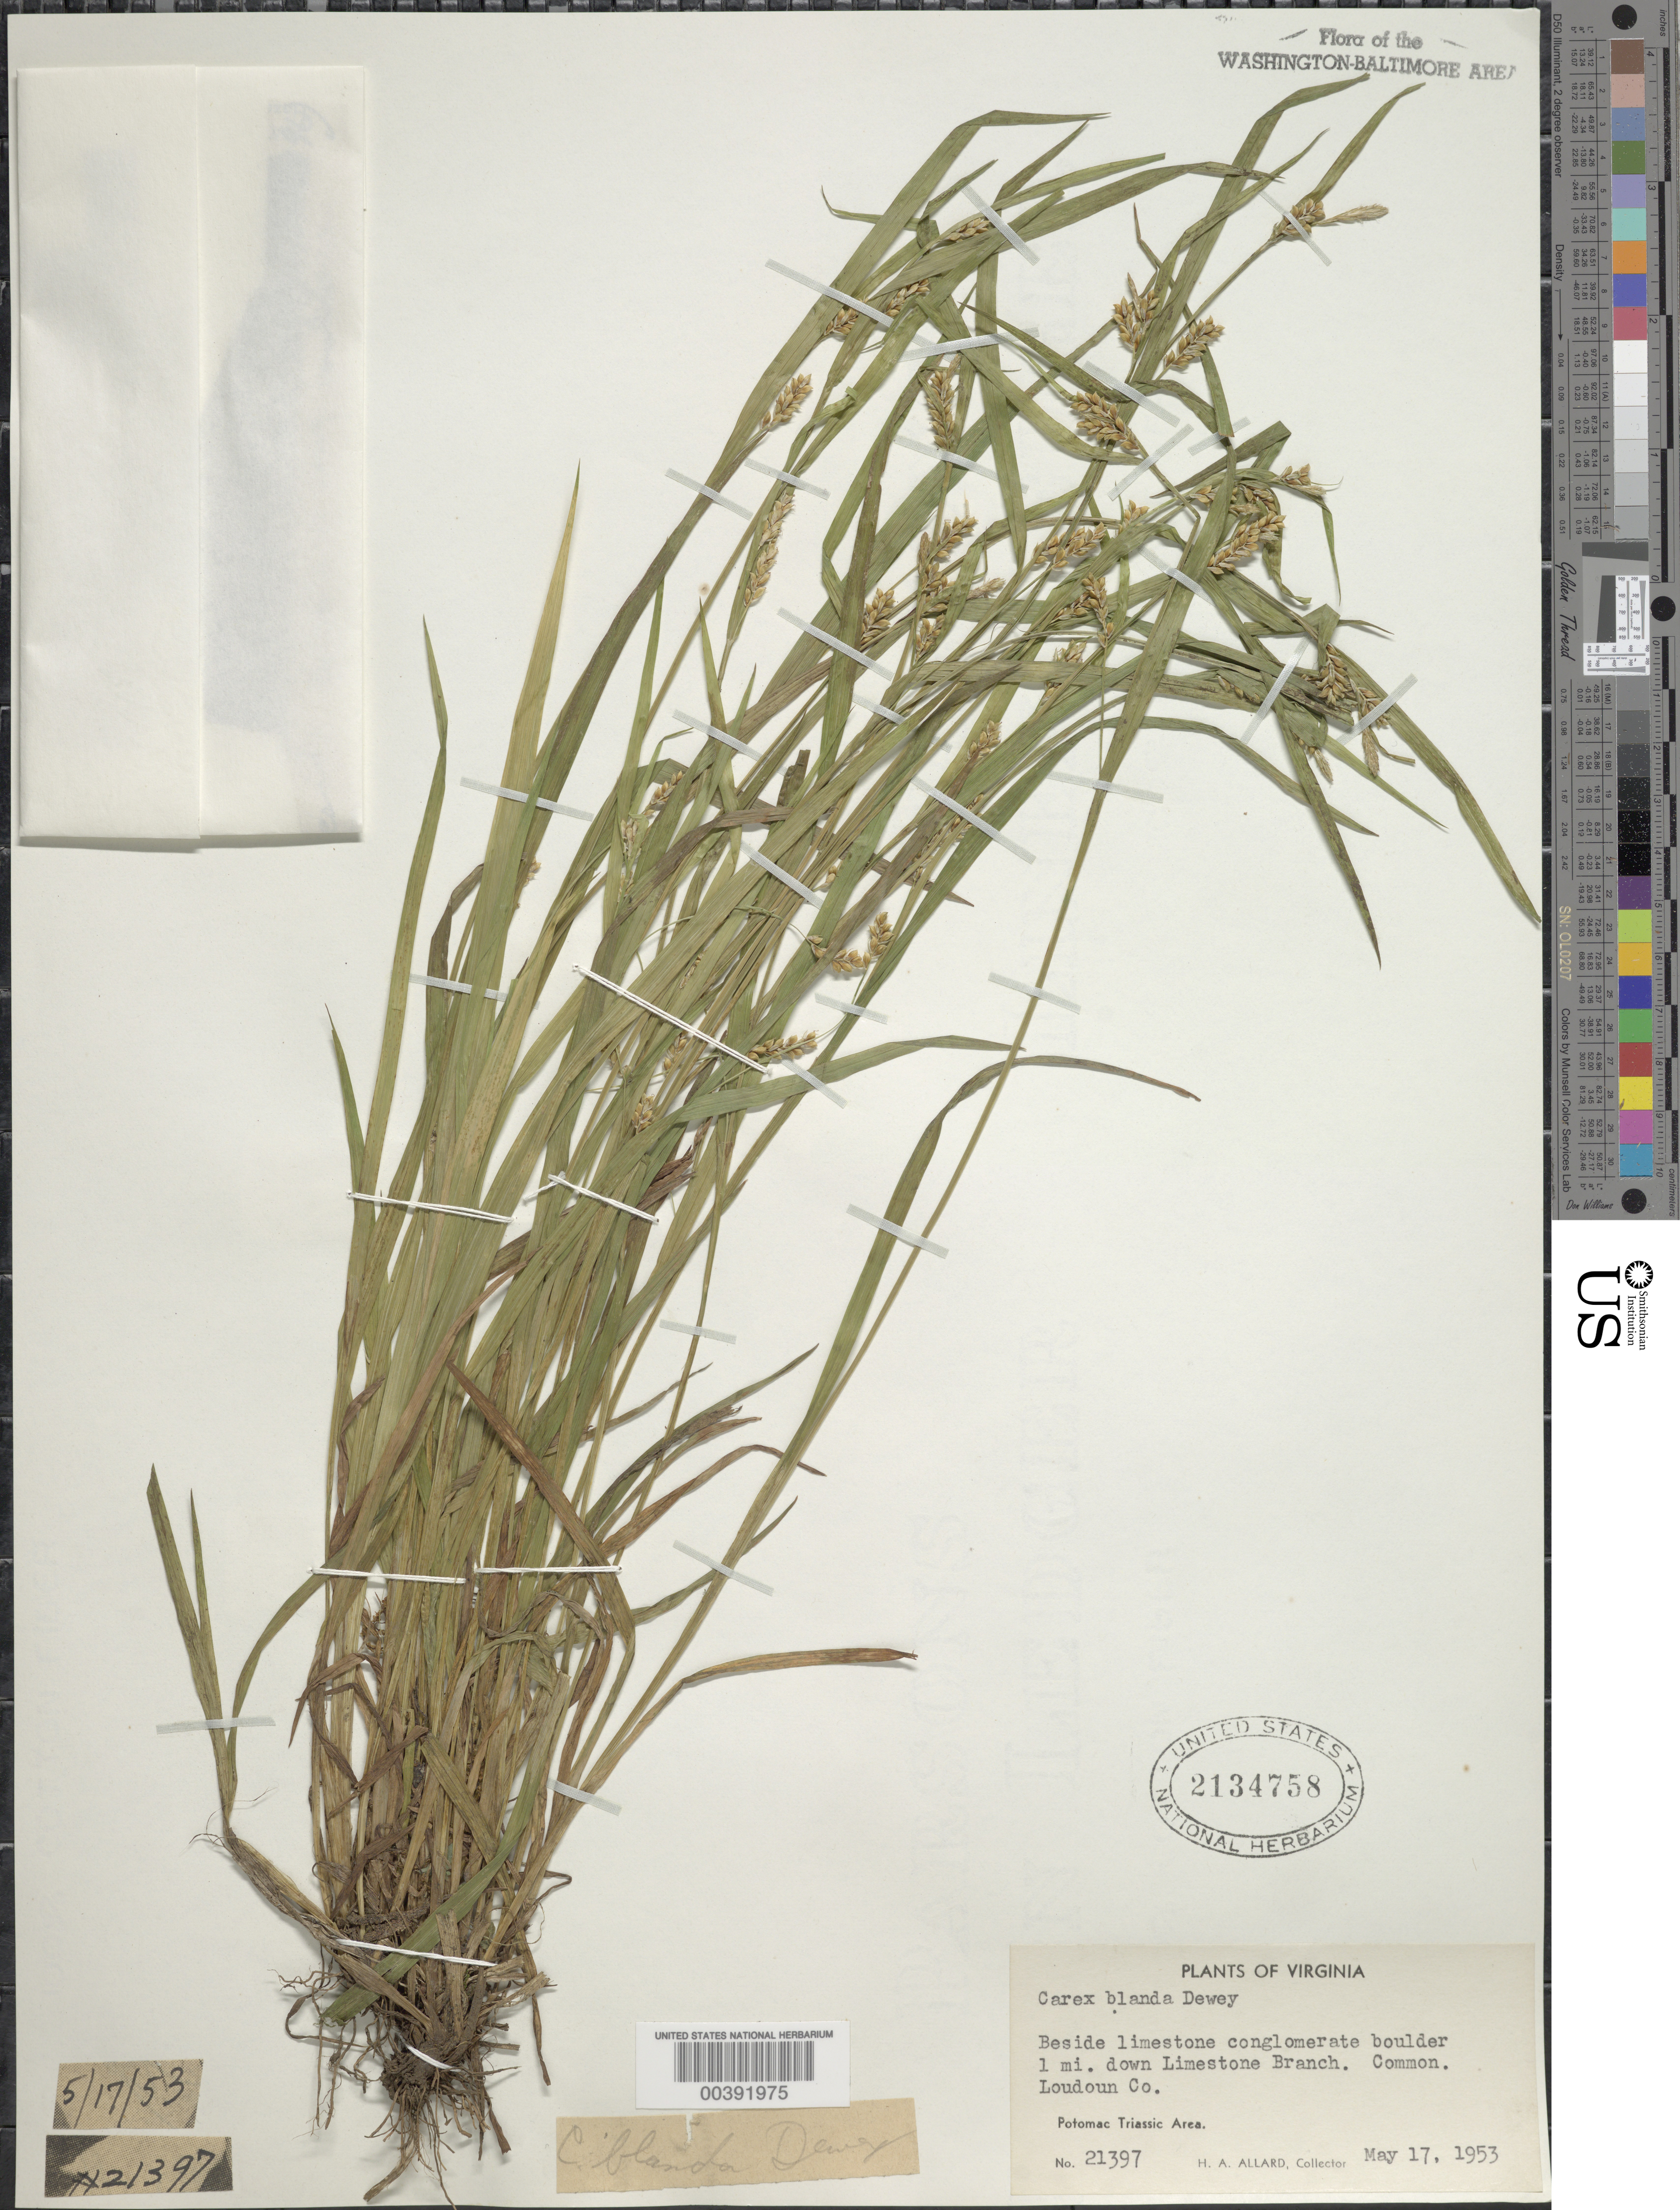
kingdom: Plantae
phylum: Tracheophyta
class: Liliopsida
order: Poales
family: Cyperaceae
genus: Carex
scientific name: Carex blanda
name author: Dewey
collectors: H. A. Allard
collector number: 21397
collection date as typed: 17 May 1953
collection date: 1953-05-17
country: United States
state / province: Virginia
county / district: Loudoun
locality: downstream on Limestone Branch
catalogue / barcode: US 2134758